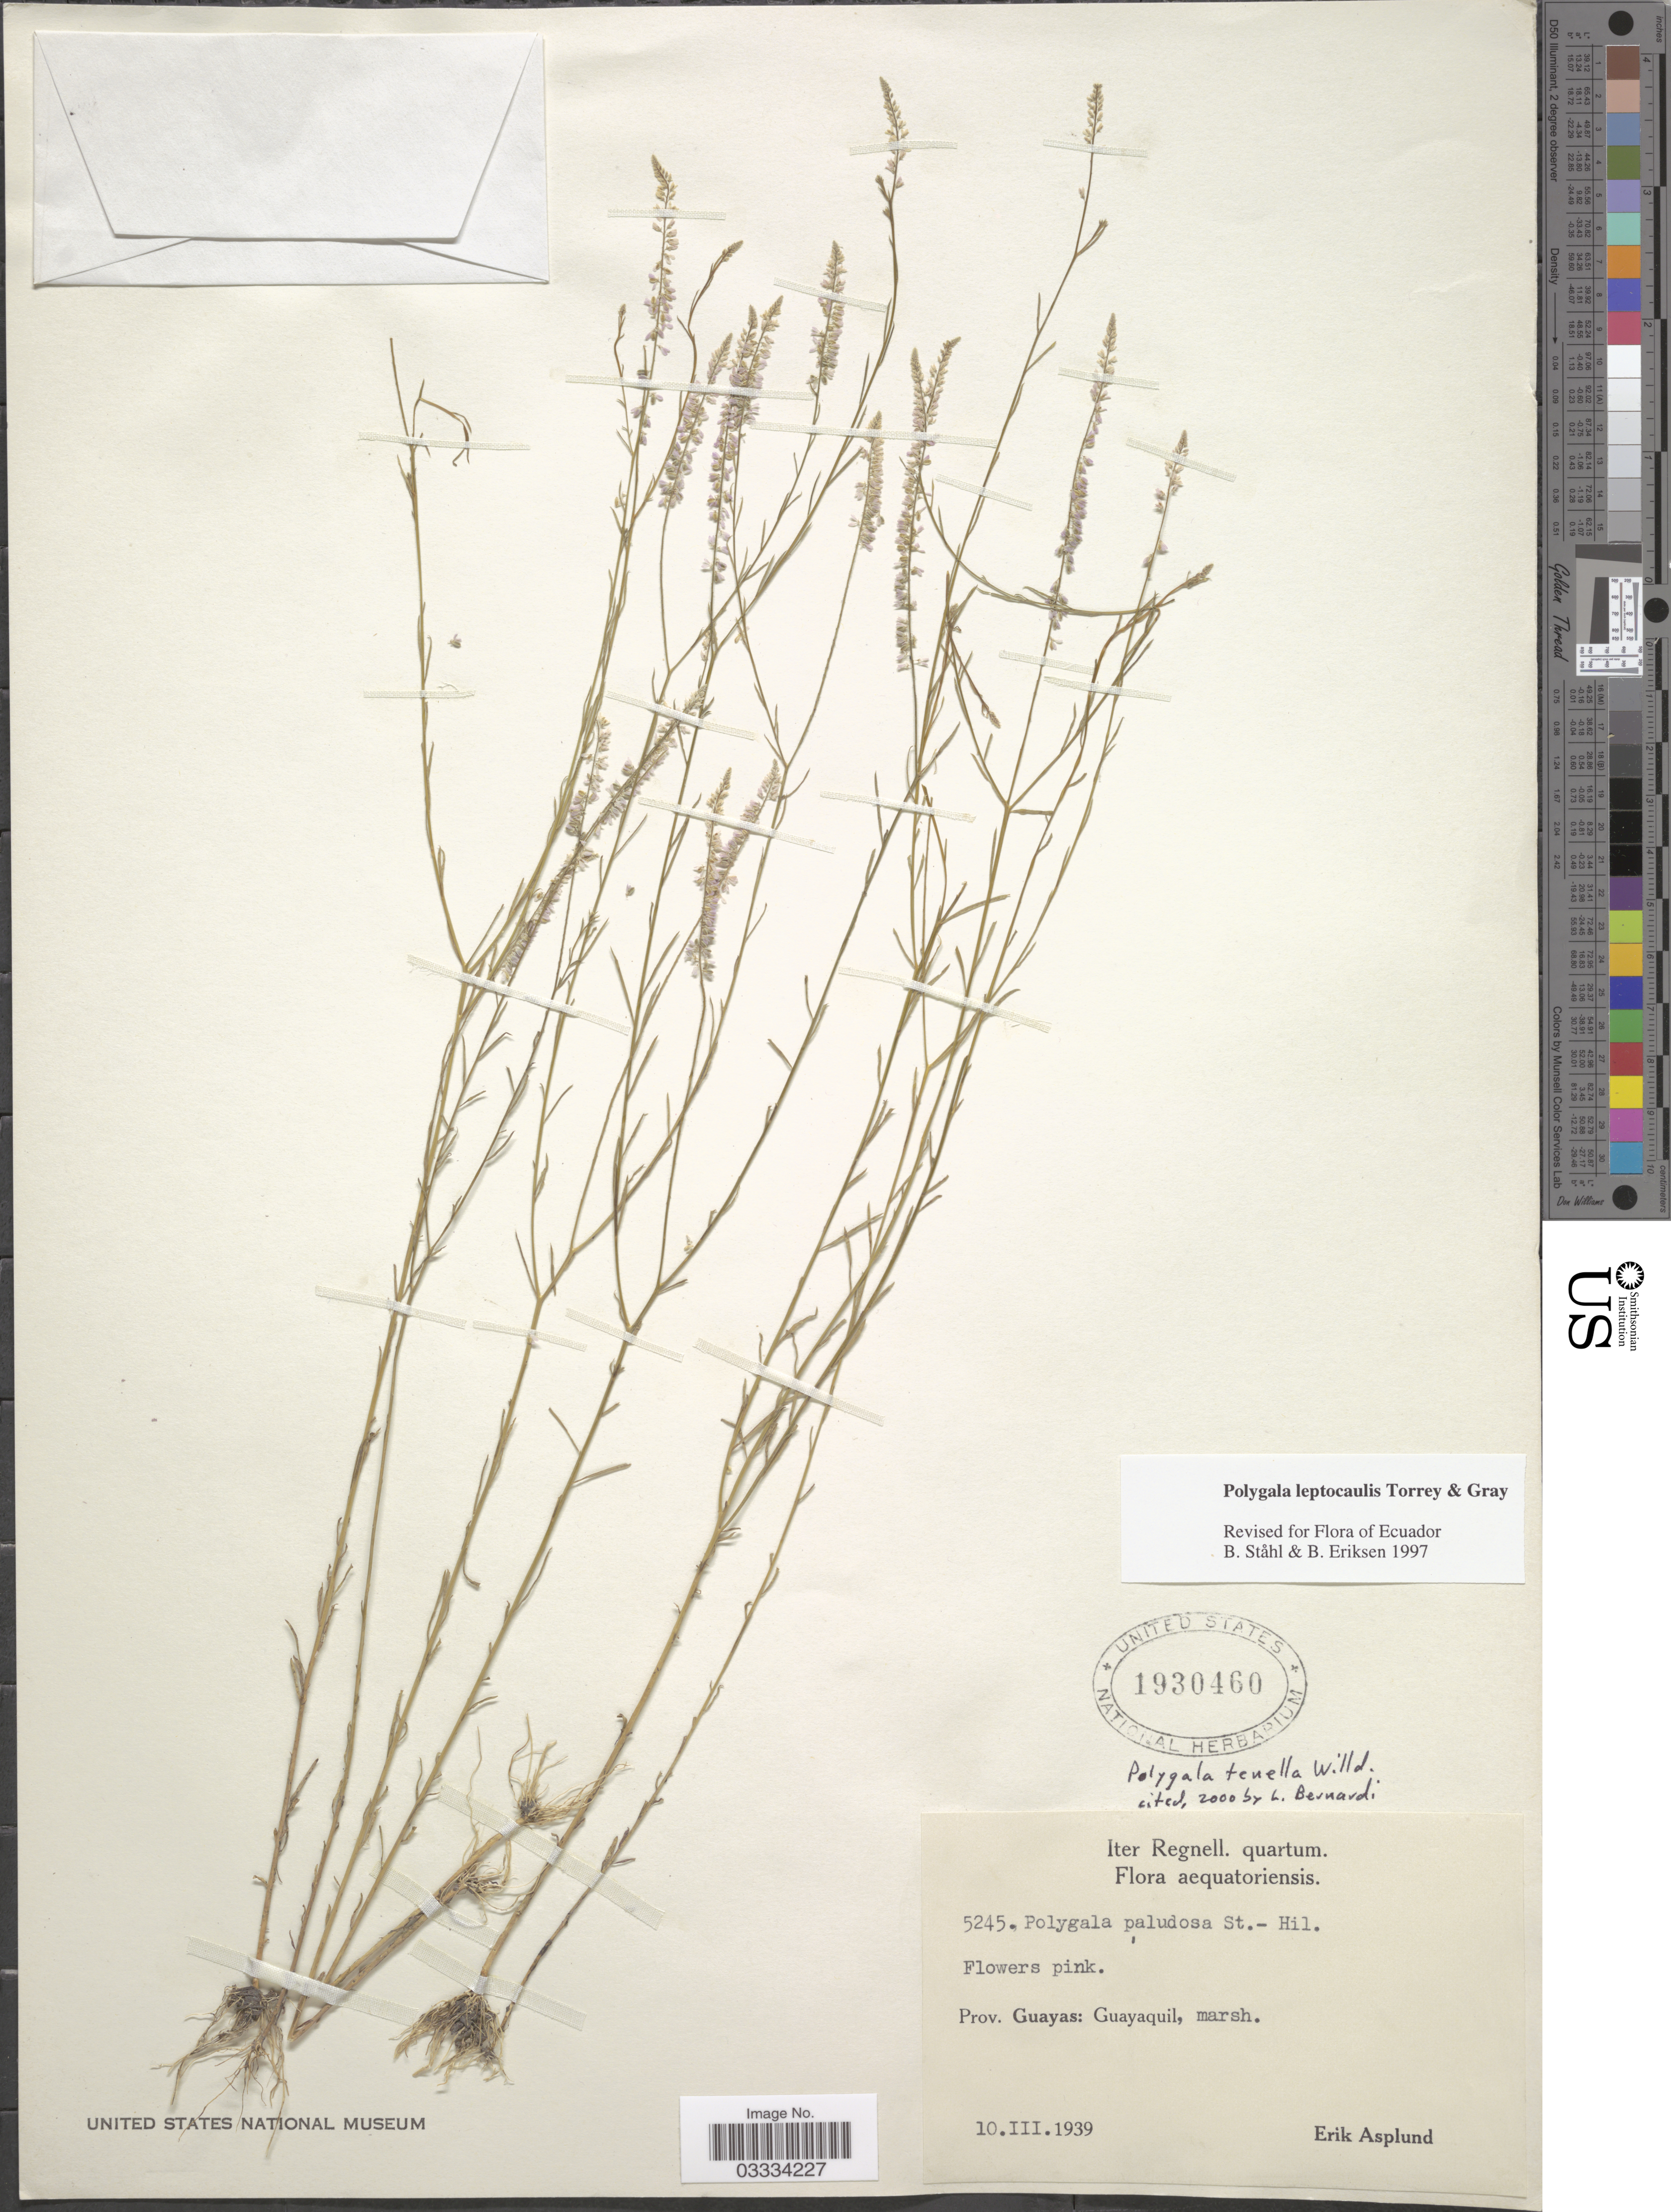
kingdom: Plantae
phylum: Tracheophyta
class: Magnoliopsida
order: Fabales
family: Polygalaceae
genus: Polygala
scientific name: Polygala tenella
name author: Willd.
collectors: E. Asplund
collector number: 5245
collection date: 1939-03-10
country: Ecuador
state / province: Guayas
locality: Aequatoriensis. Guayaquil.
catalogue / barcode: US 1930460